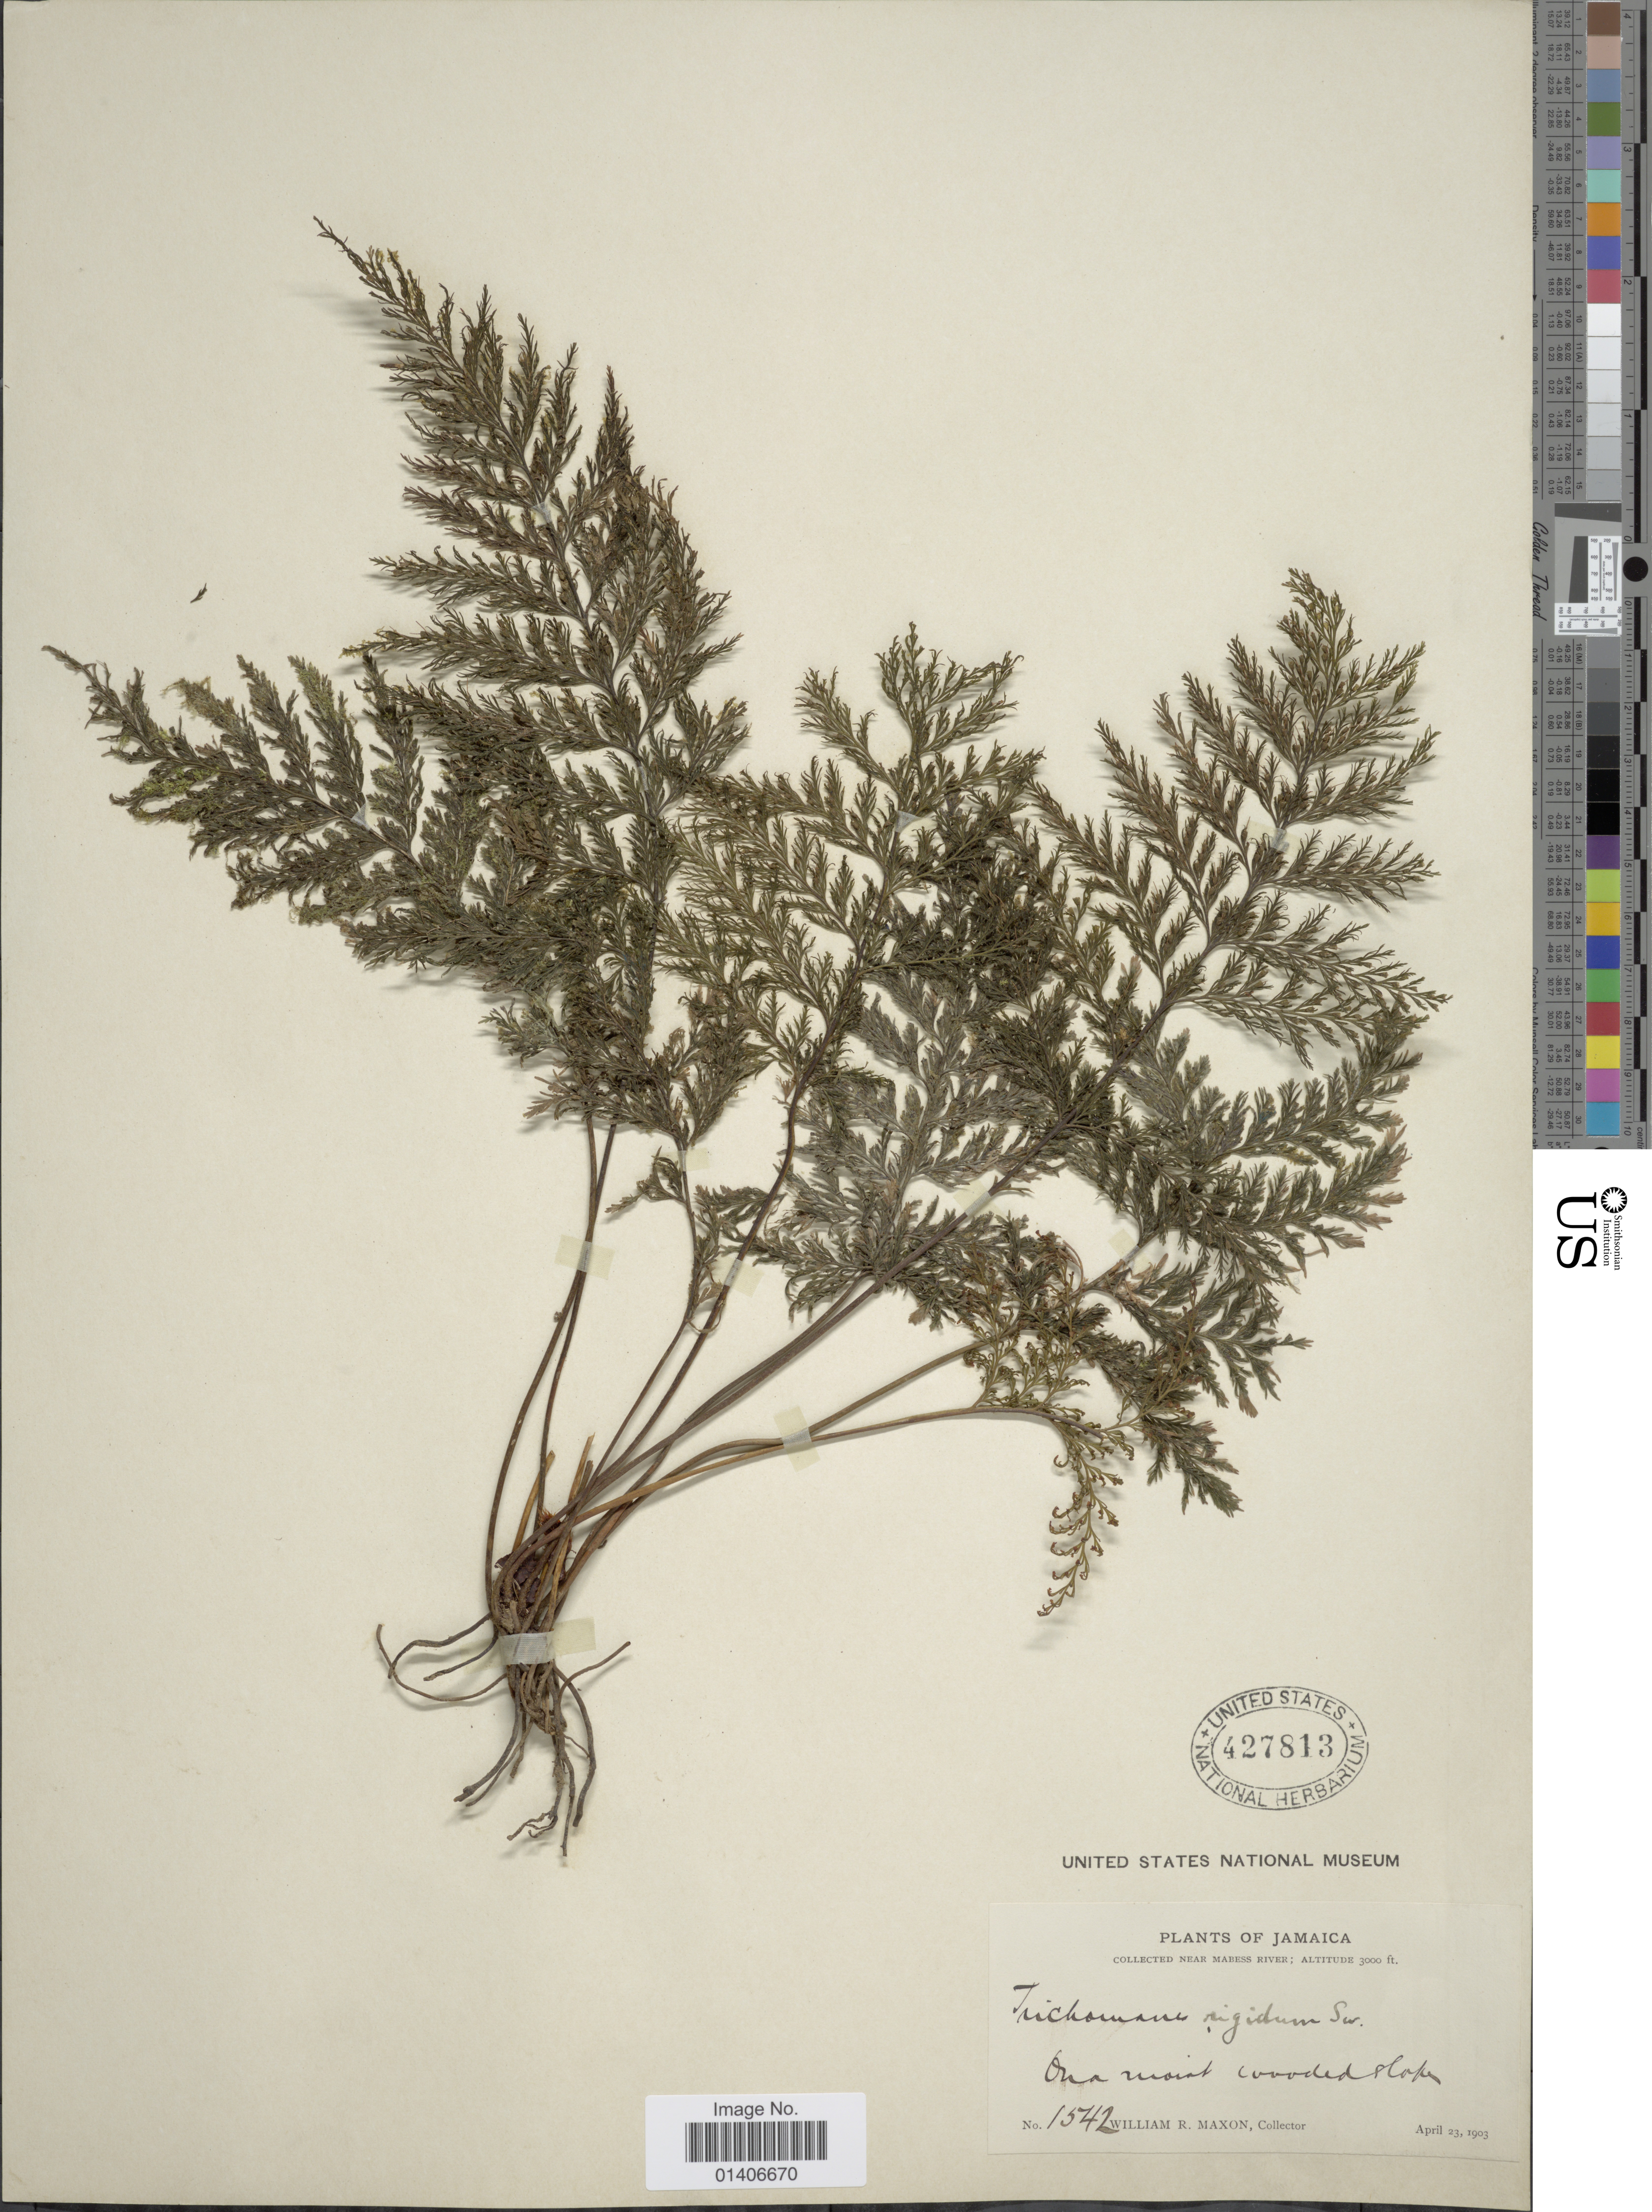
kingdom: Plantae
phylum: Tracheophyta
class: Polypodiopsida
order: Hymenophyllales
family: Hymenophyllaceae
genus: Abrodictyum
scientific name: Abrodictyum rigidum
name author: (Sw.) Ebihara & Dubuisson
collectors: W. R. Maxon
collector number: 1542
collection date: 1903-04-23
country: Jamaica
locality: Near Mabess River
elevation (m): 914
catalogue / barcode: US 427813